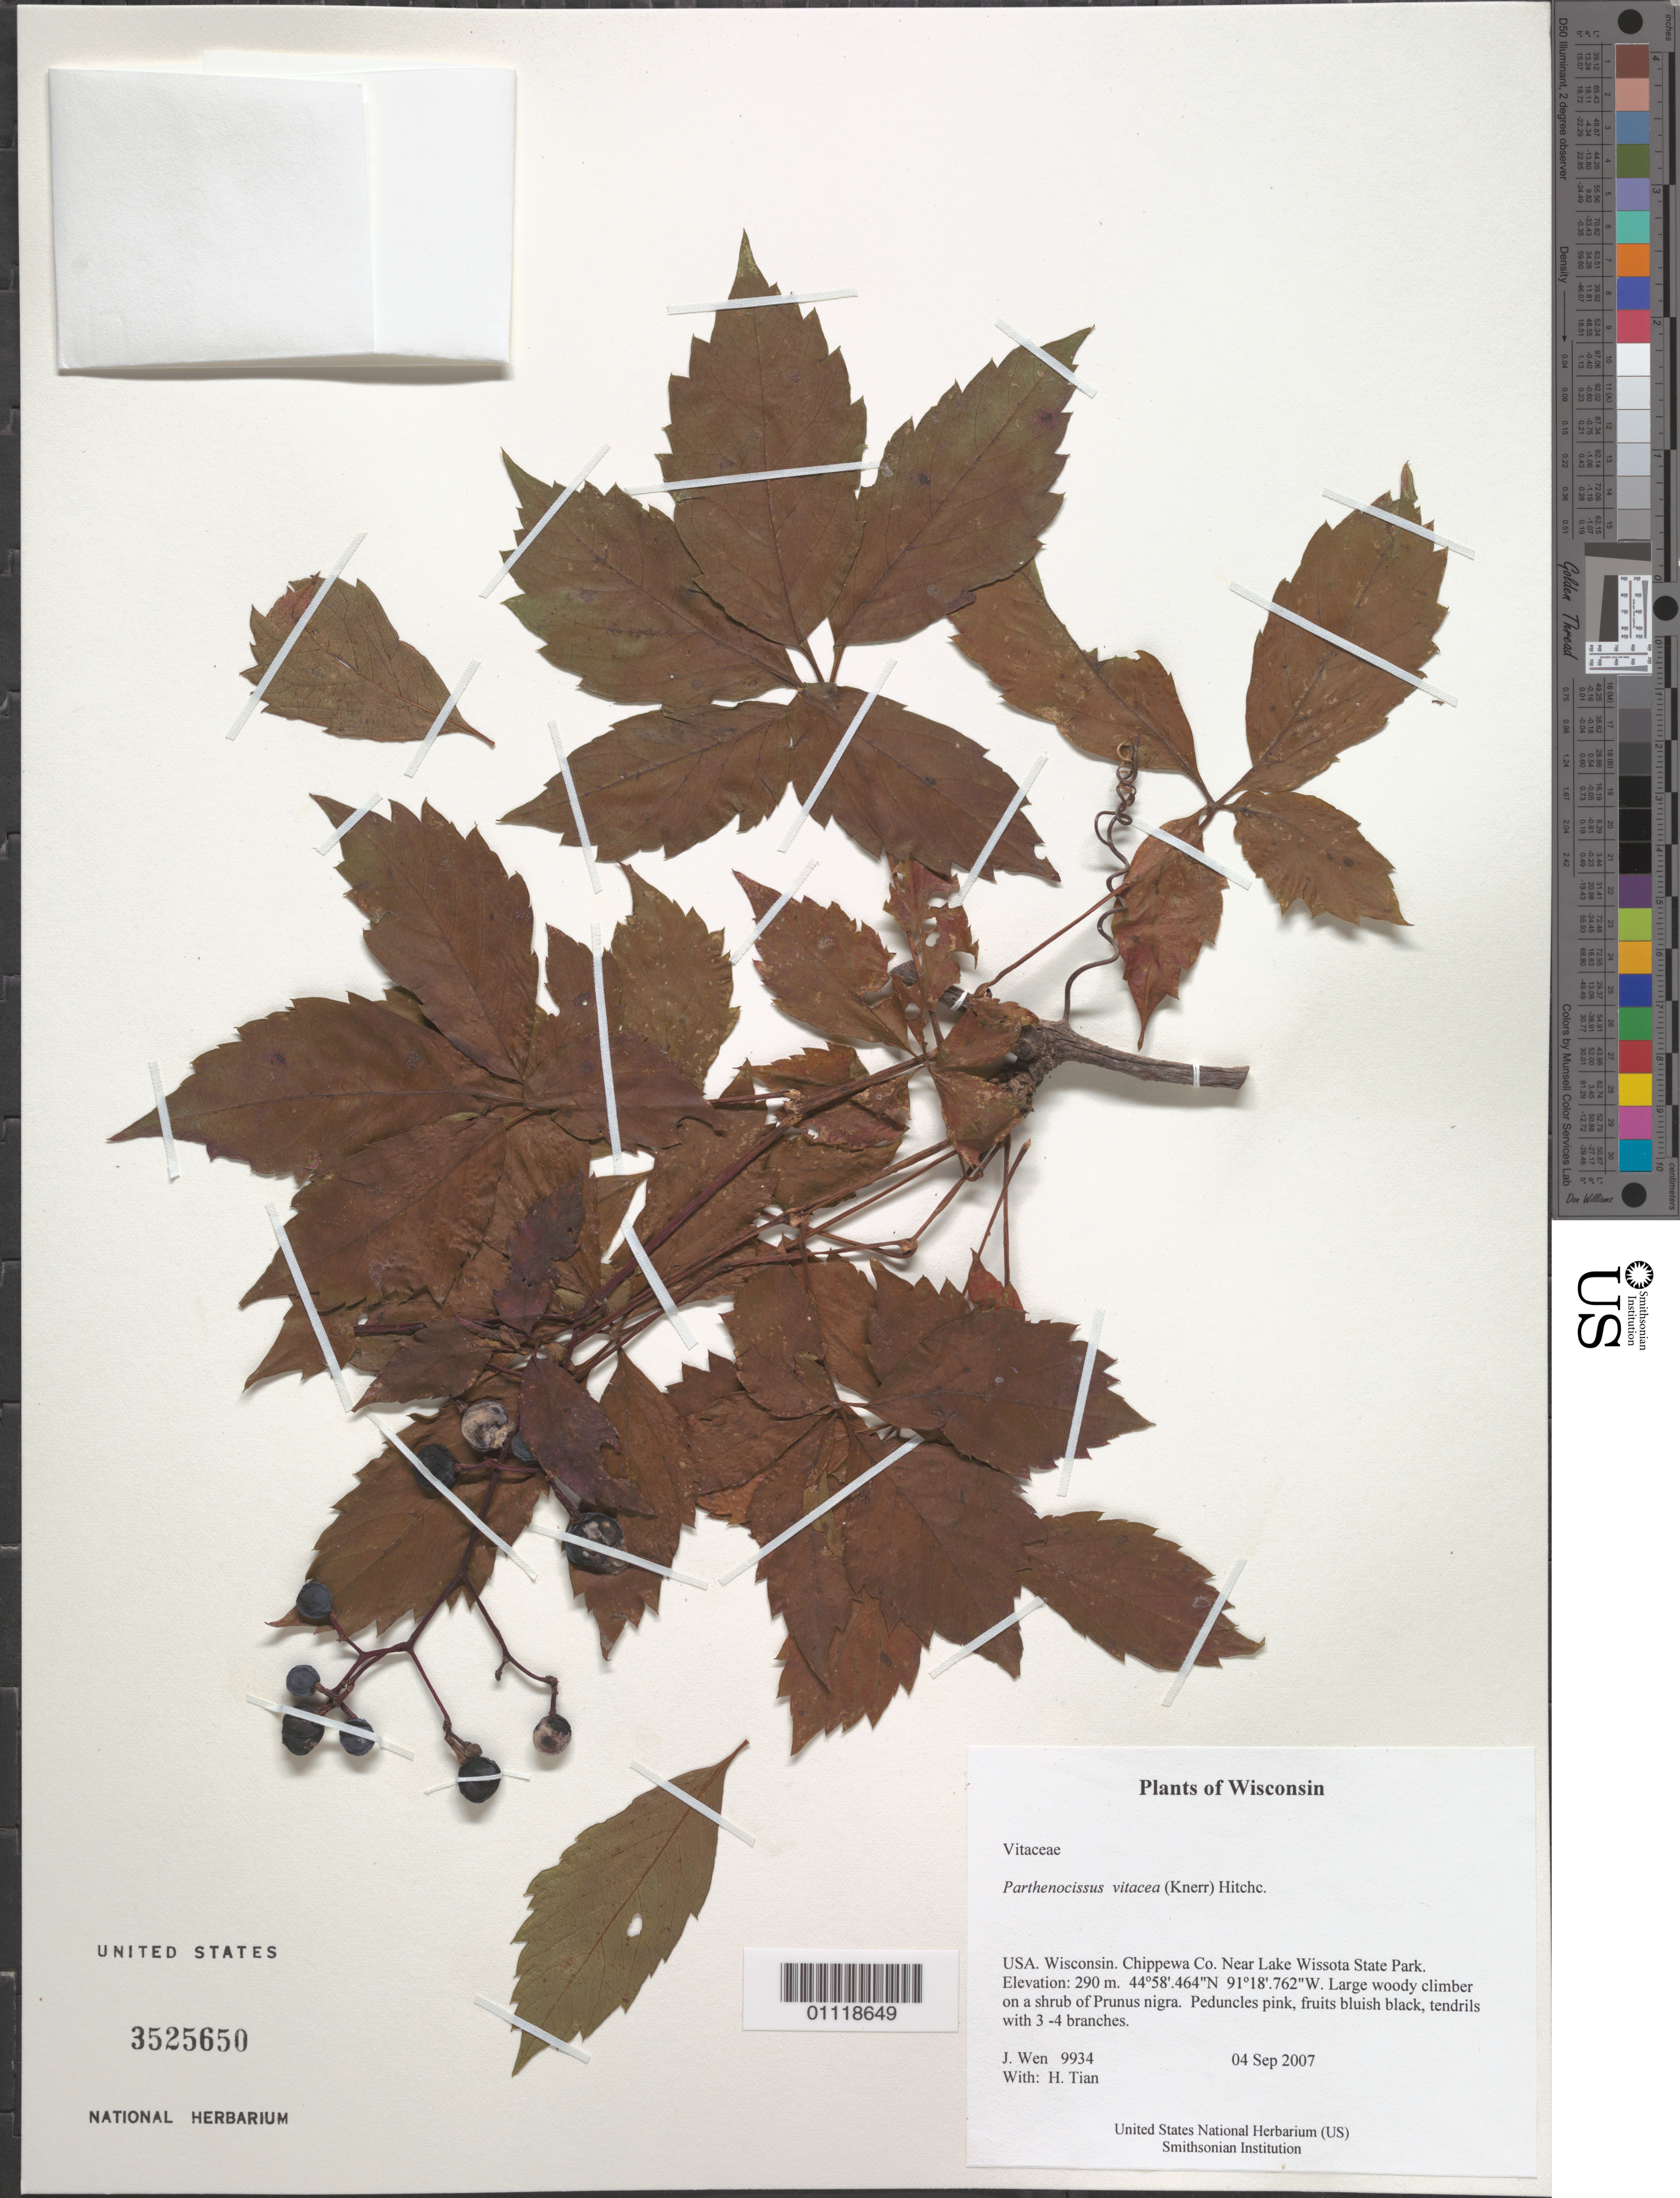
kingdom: Plantae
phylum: Tracheophyta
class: Magnoliopsida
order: Vitales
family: Vitaceae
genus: Parthenocissus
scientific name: Parthenocissus vitacea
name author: (Knerr) Hitchc.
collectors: J. Wen & H. Tian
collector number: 9934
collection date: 2007-09-04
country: United States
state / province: Wisconsin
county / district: Chippewa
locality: Near Lake Wissota State Park.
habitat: Large woody climber on a shrub of Prunus nigra.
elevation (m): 290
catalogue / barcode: US 3525650